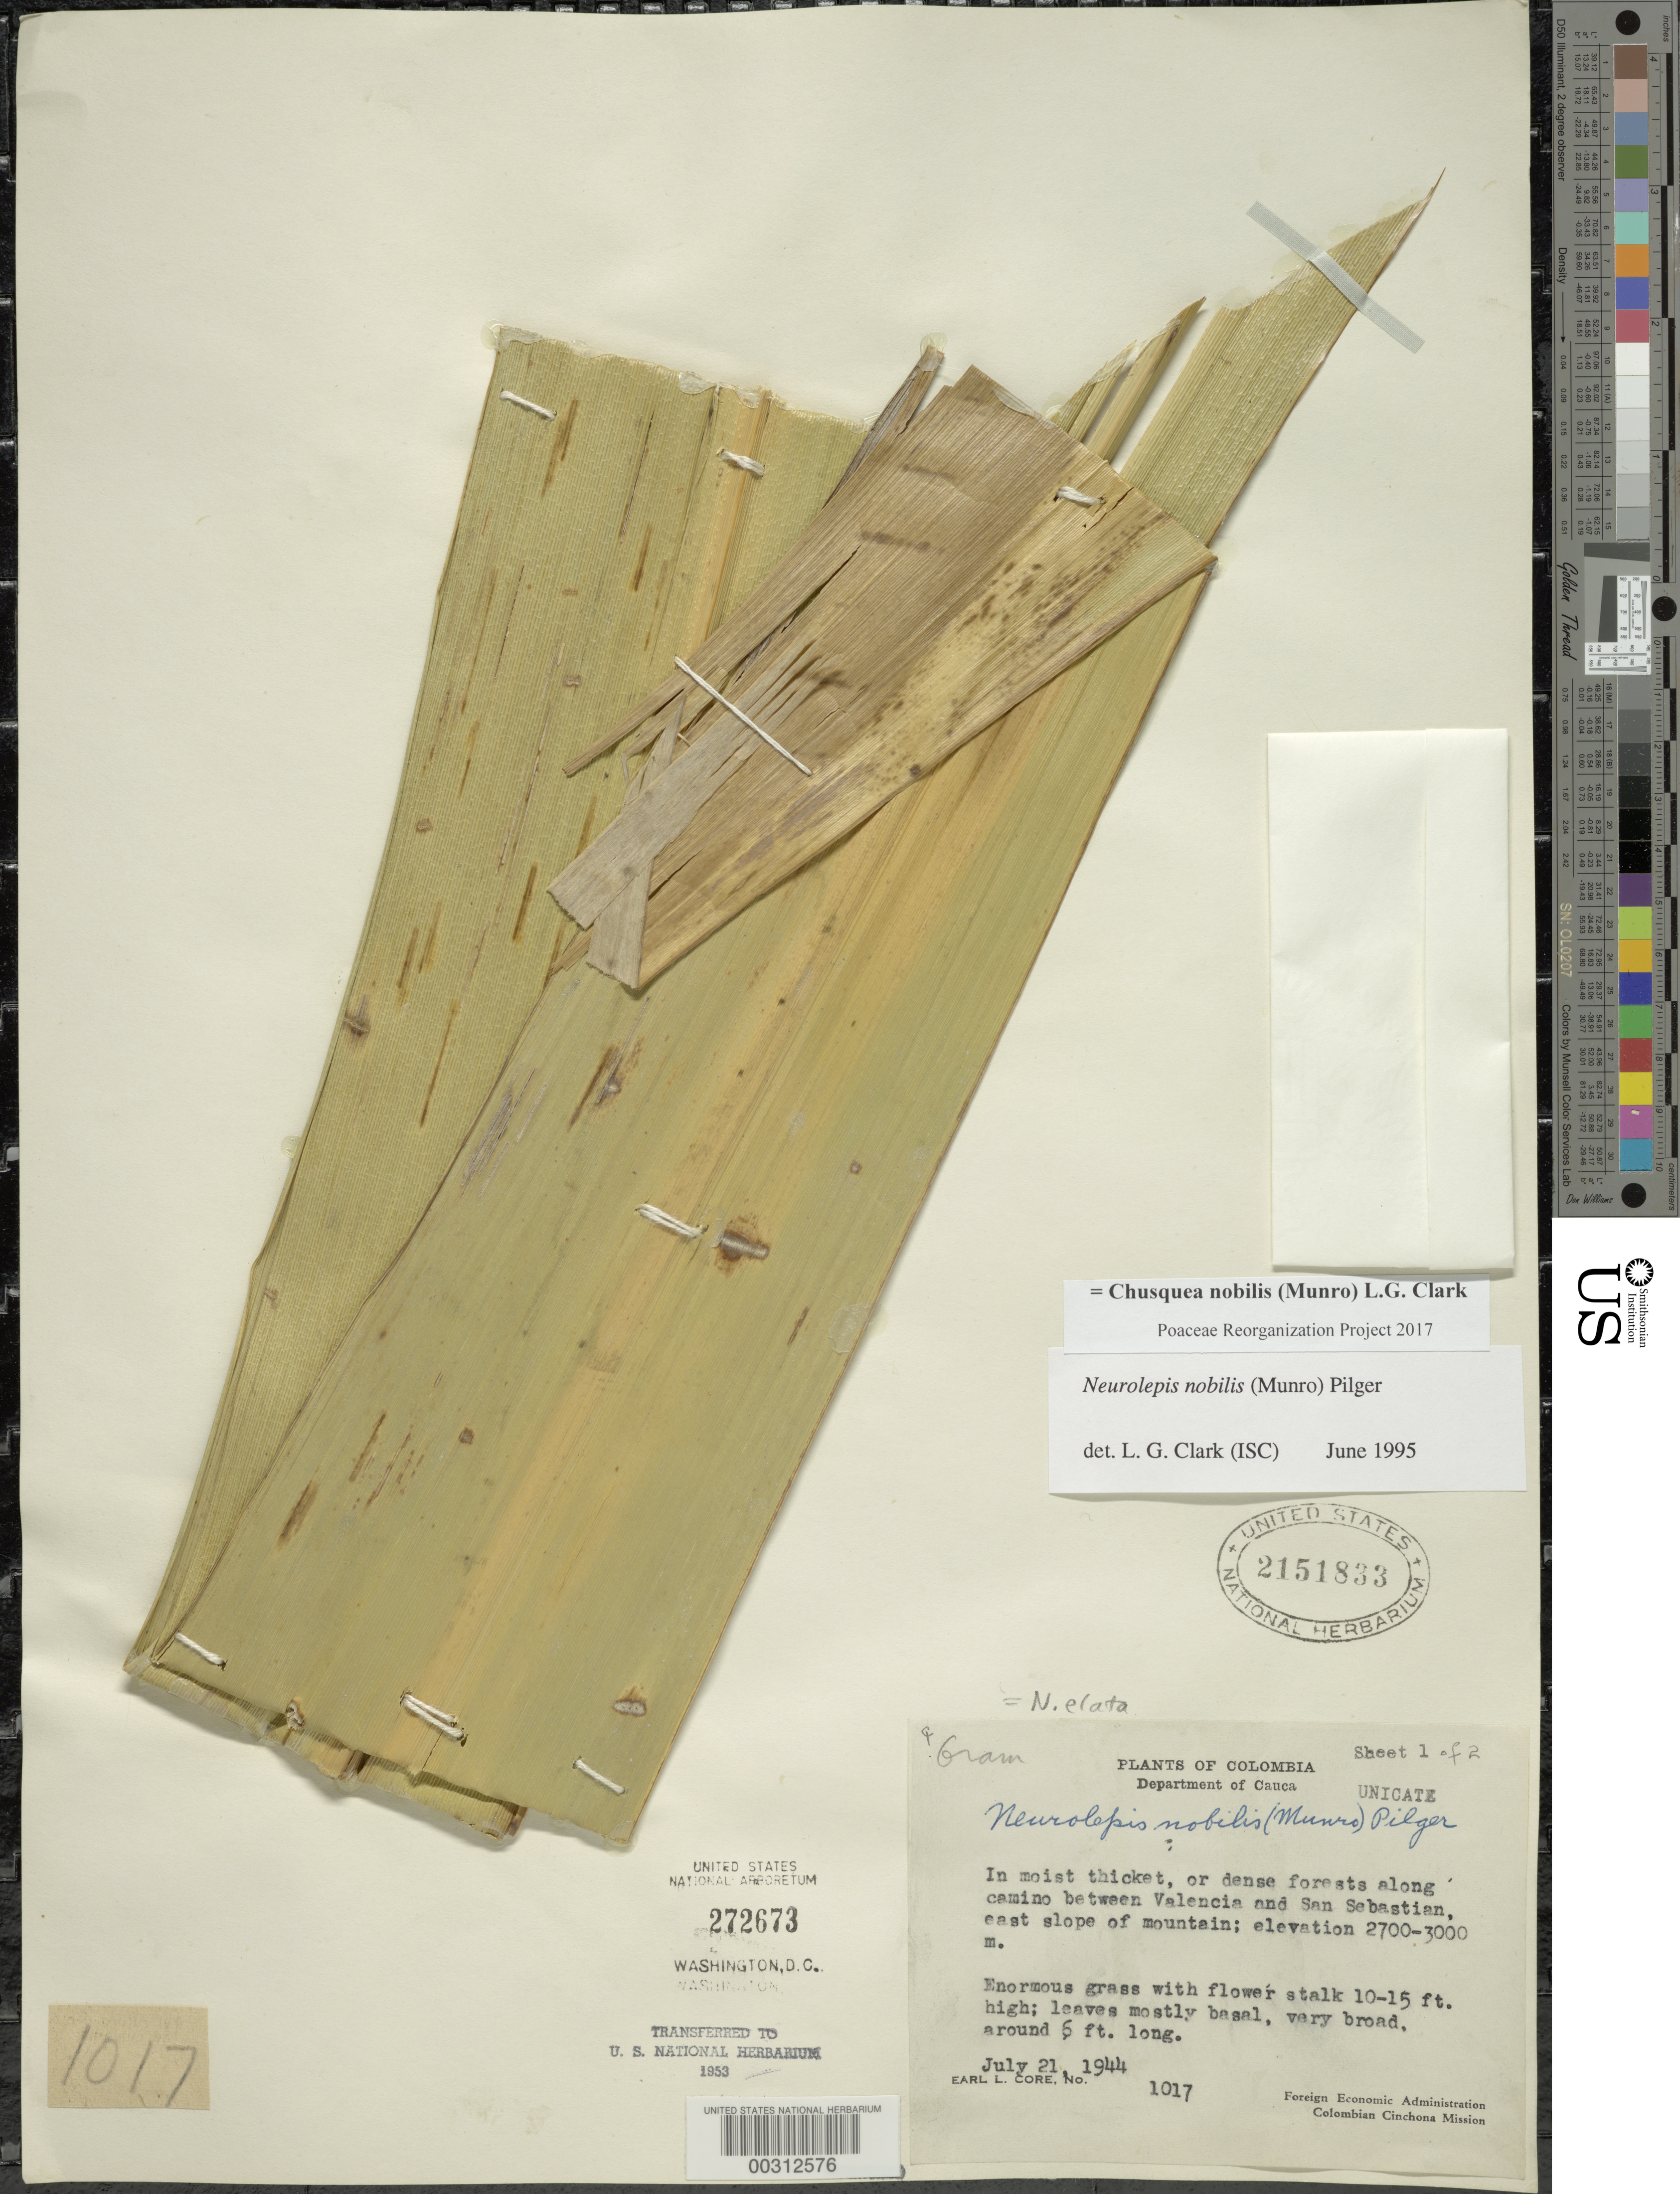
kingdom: Plantae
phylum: Tracheophyta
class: Liliopsida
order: Poales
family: Poaceae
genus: Chusquea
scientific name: Chusquea nobilis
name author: (Munro) L.G. Clark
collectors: E. L. Core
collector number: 1017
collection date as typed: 21 Jul 1944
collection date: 1944-07-21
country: Colombia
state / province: Cauca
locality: Valencia, San Sebastian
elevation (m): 2700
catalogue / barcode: US 2151833